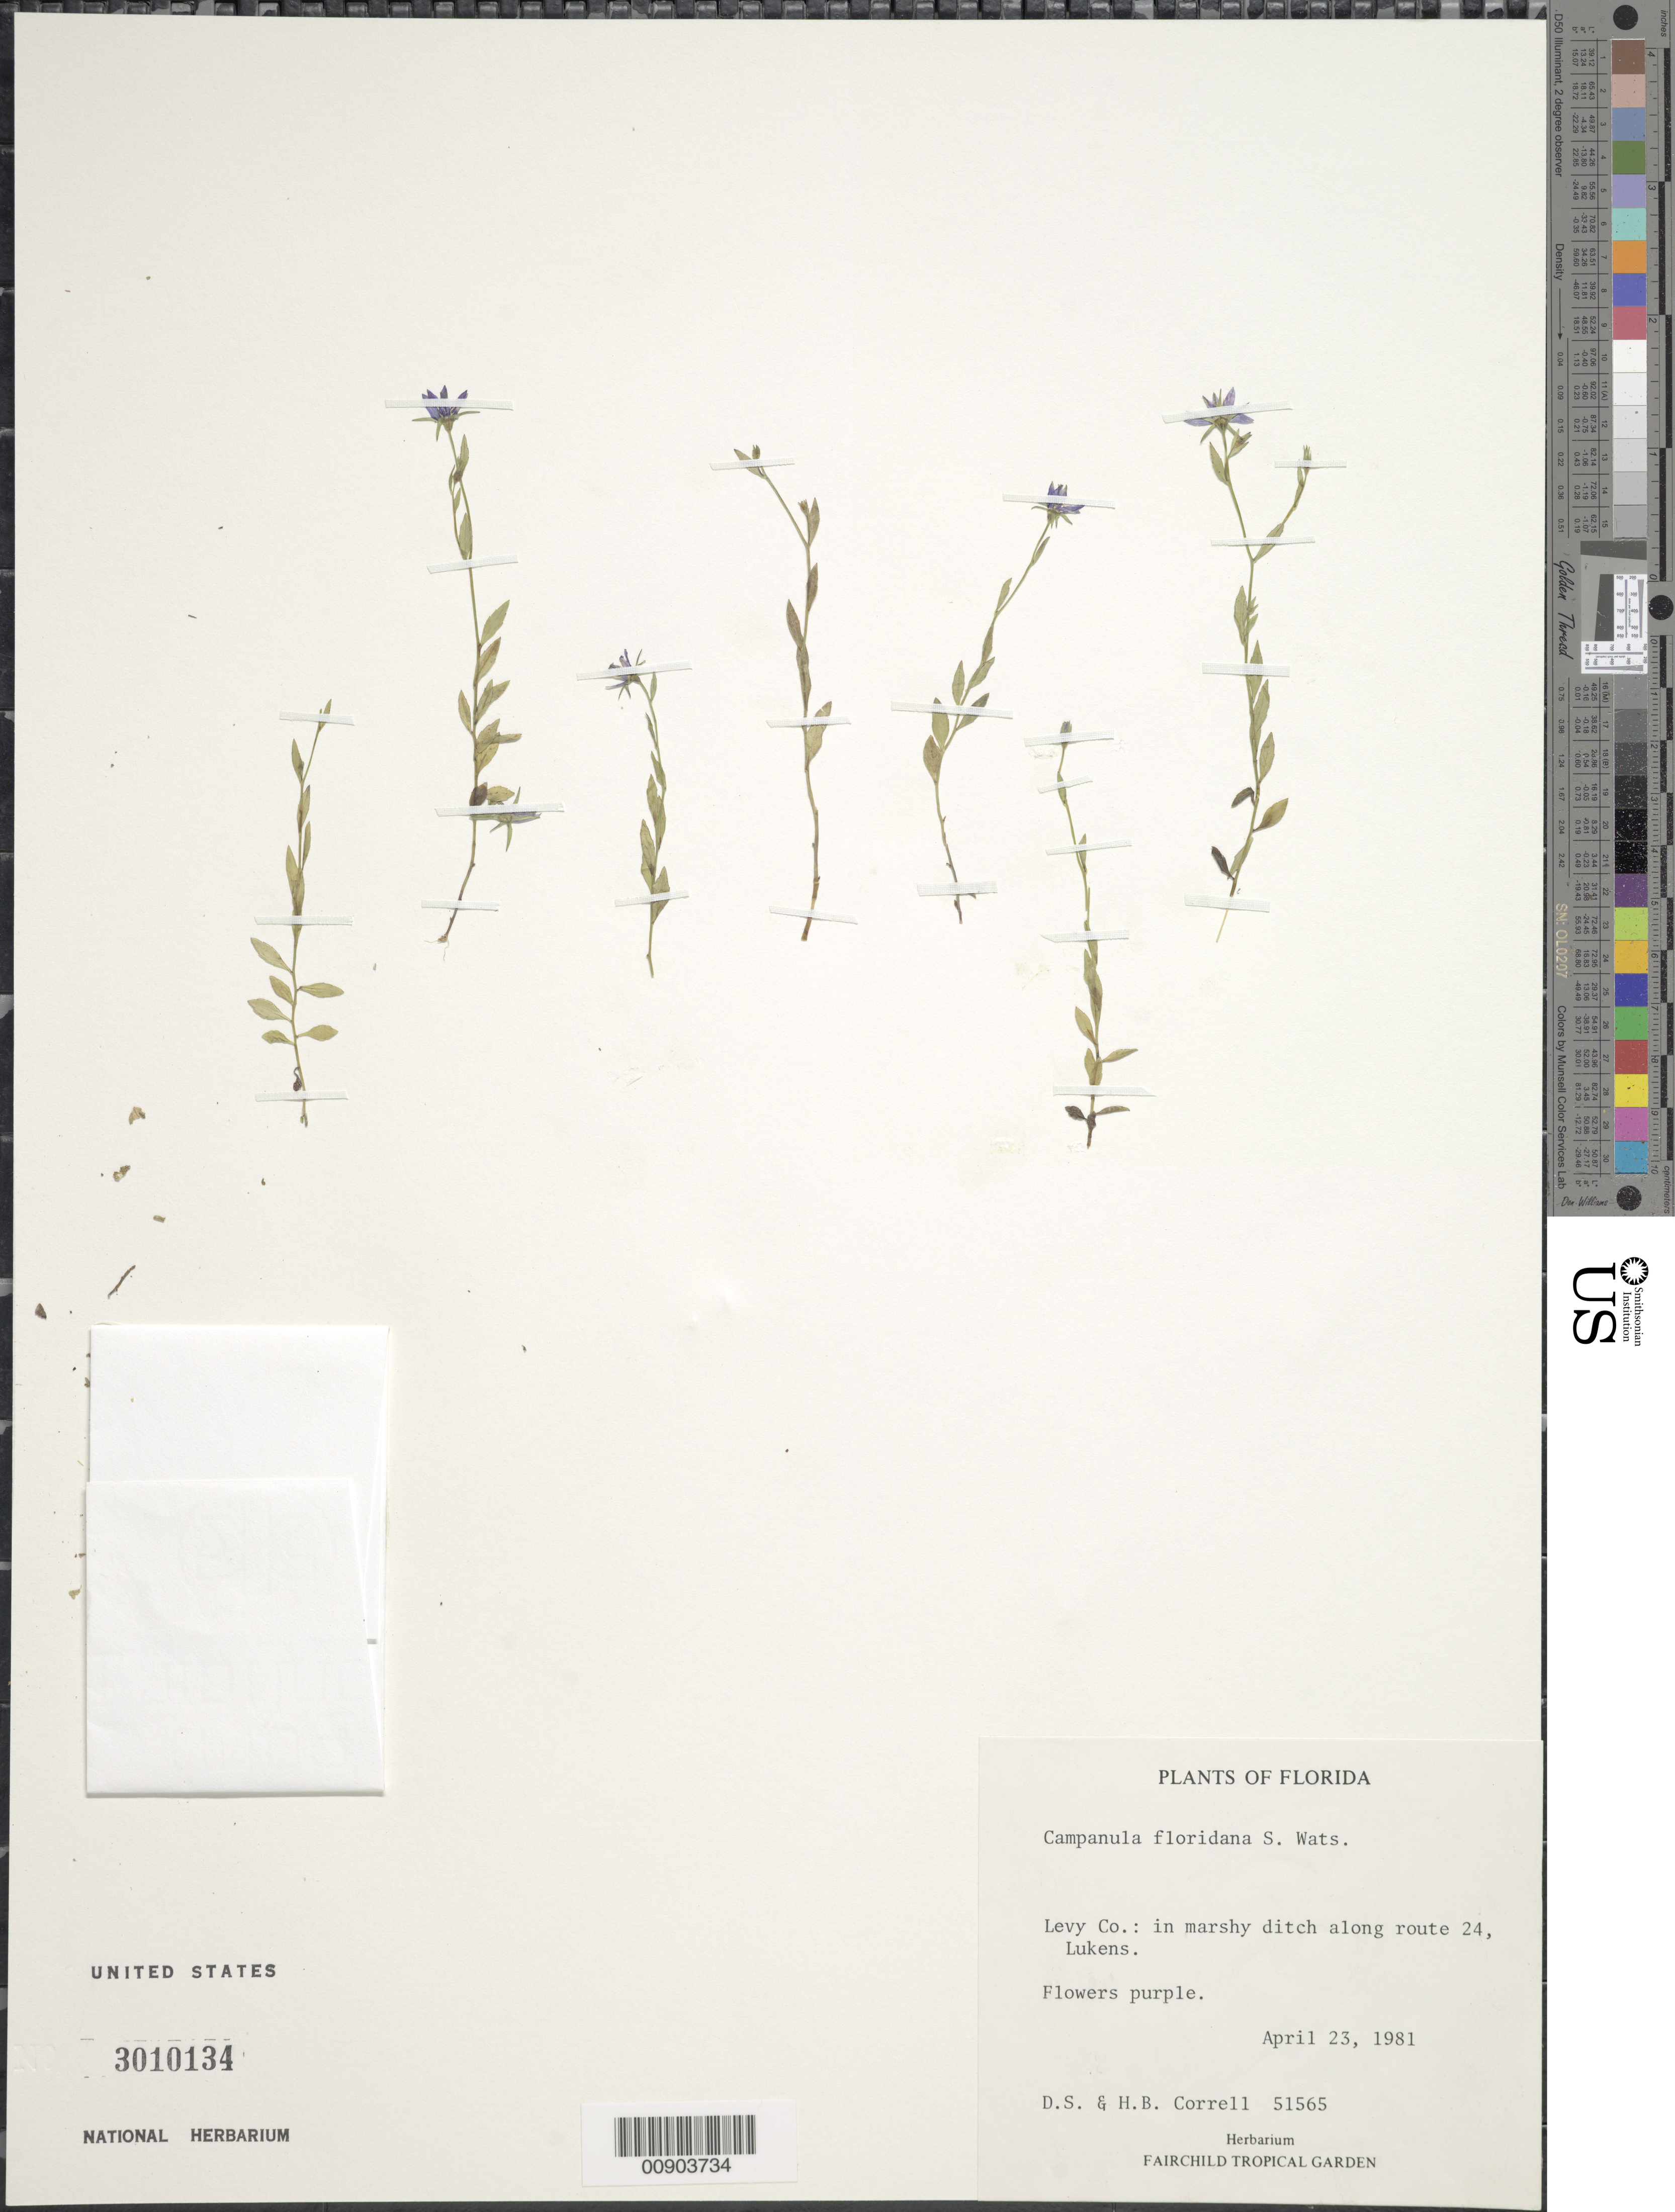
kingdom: Plantae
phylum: Tracheophyta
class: Magnoliopsida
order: Asterales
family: Campanulaceae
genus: Campanula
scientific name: Campanula floridana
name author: S. Watson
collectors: D. S. Correll & H. Correll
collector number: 51565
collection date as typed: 23 Apr 1981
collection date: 1981-04-23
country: United States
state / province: Florida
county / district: Levy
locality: Along Route 24, Lukens.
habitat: In marshy ditch.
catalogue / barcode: US 3010134